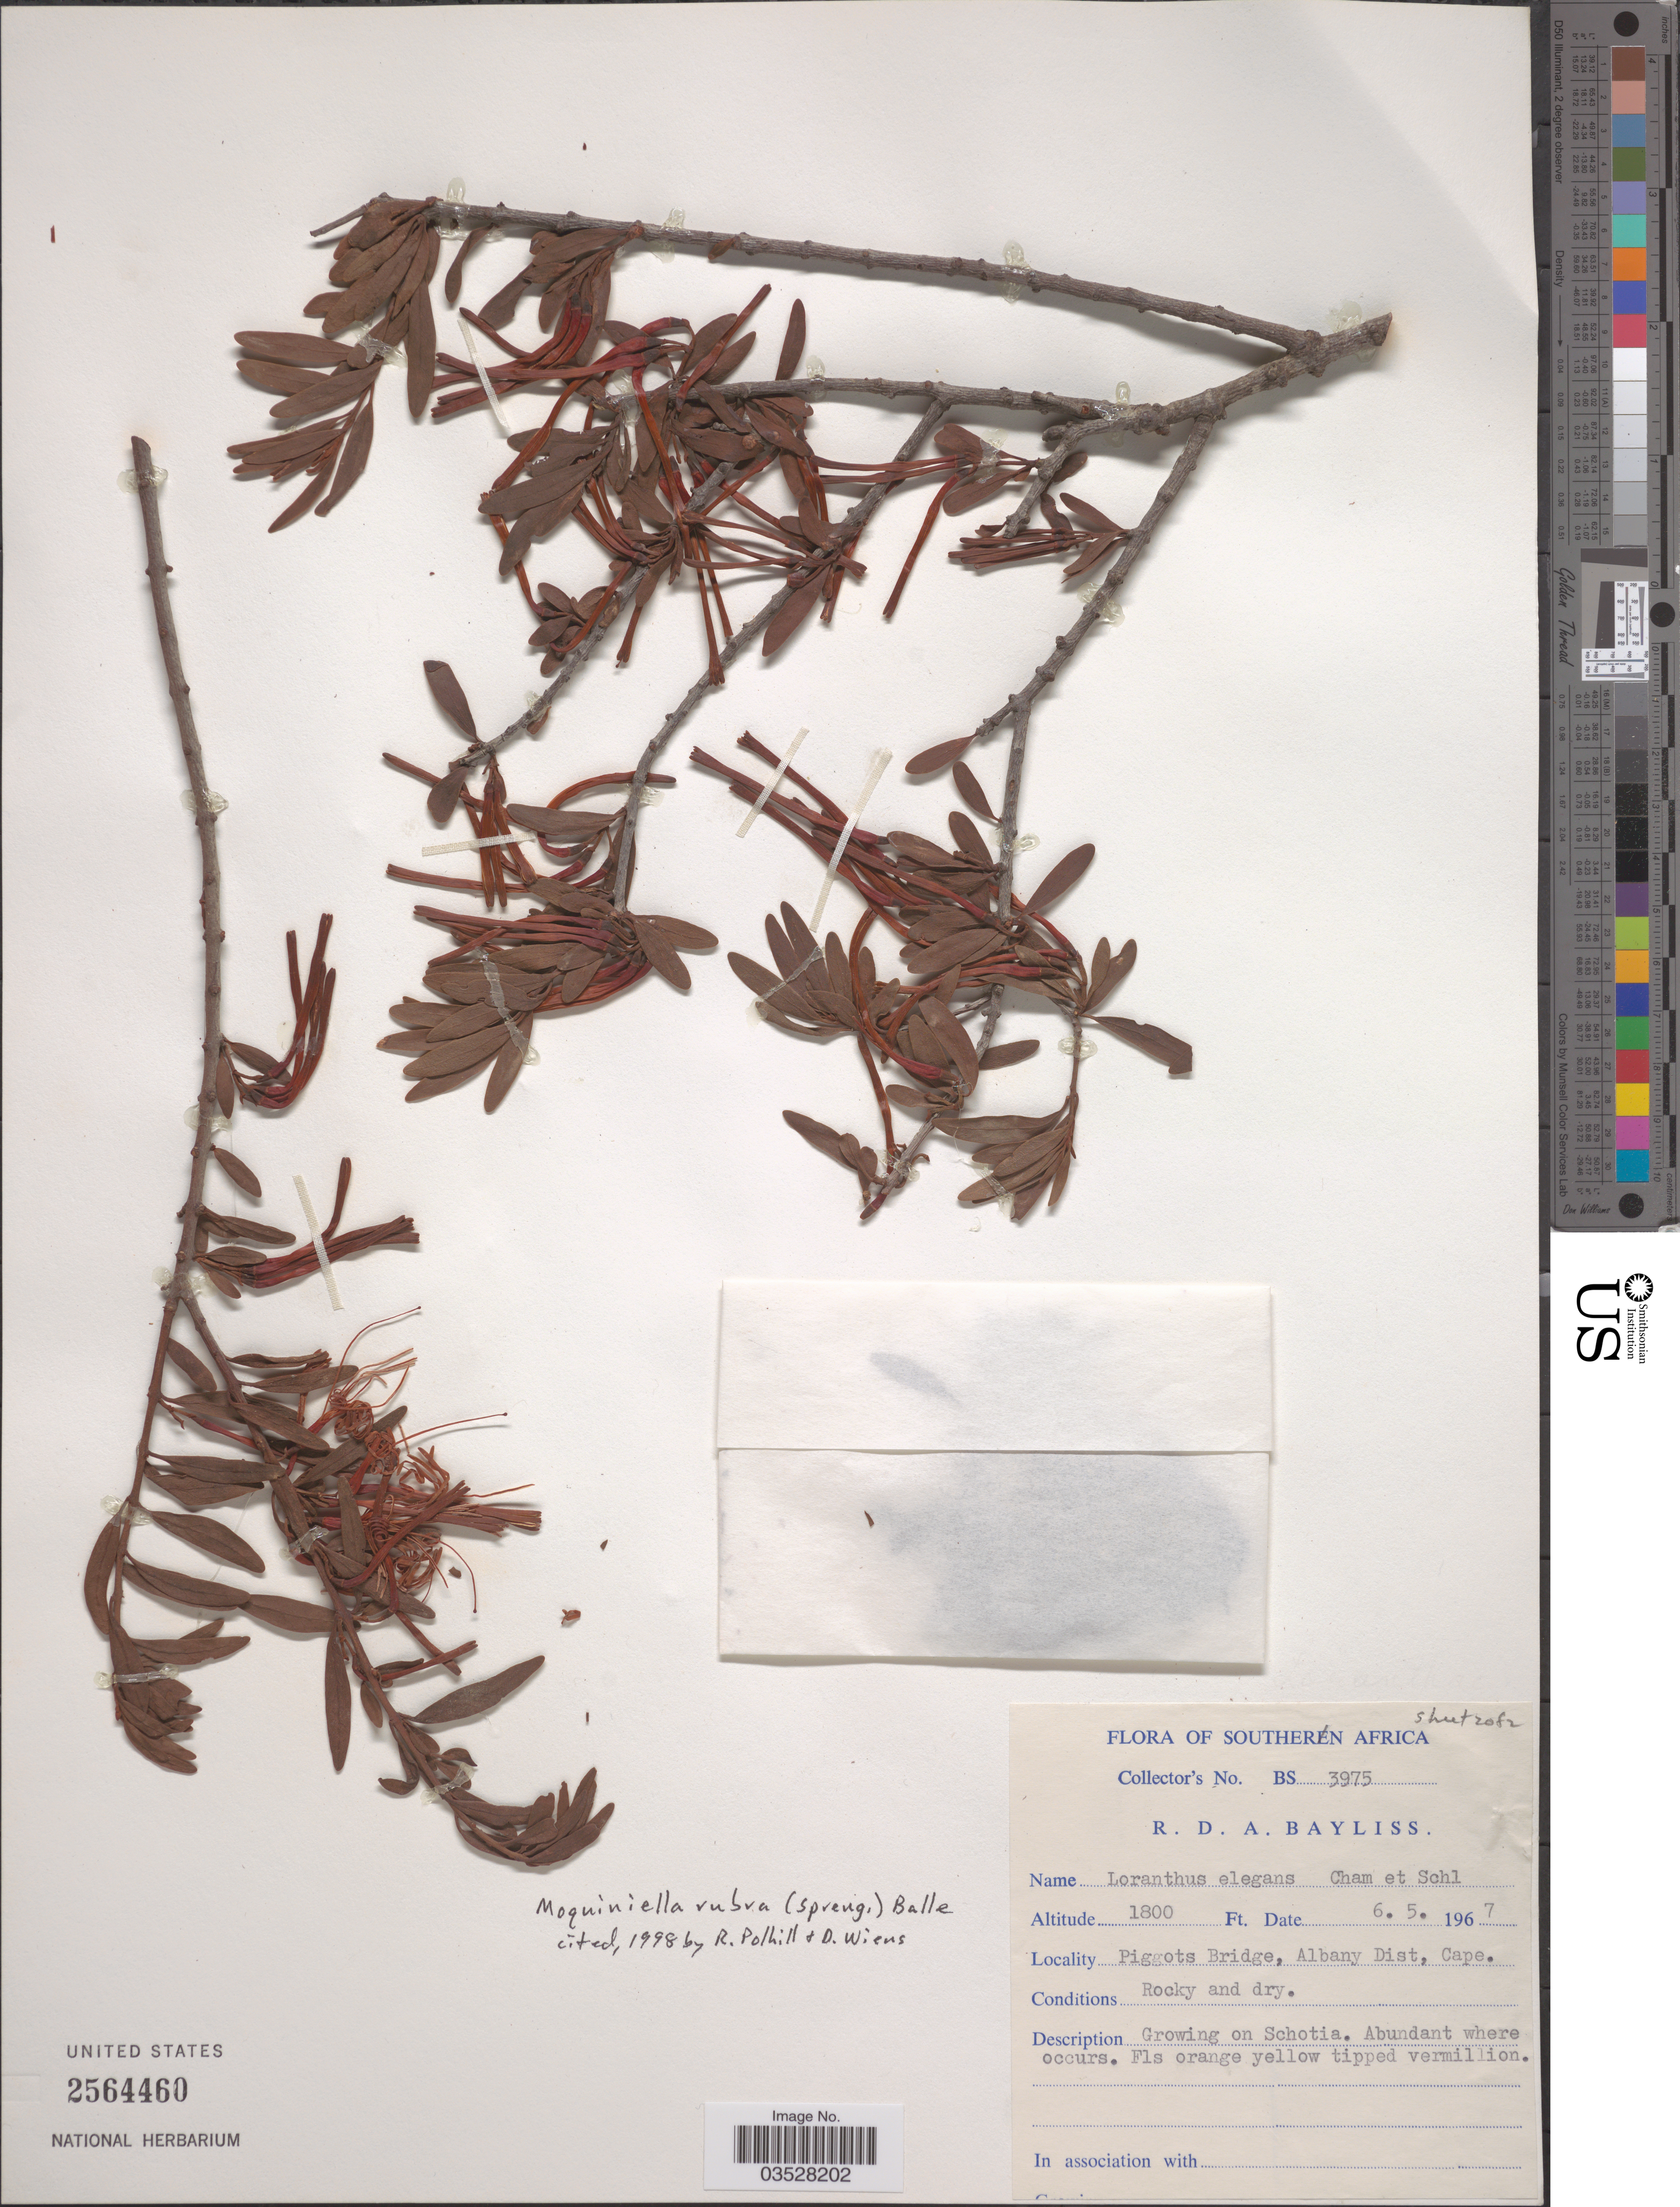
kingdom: Plantae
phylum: Tracheophyta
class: Magnoliopsida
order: Santalales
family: Loranthaceae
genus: Moquiniella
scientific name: Moquiniella rubra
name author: (A. Spreng.) Balle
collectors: R. Bayliss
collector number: BS3975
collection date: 1967-05-06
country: South Africa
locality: Southern Africa. Piggots Bridge, Albany Dist, Cape.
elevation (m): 549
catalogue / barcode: US 2564460